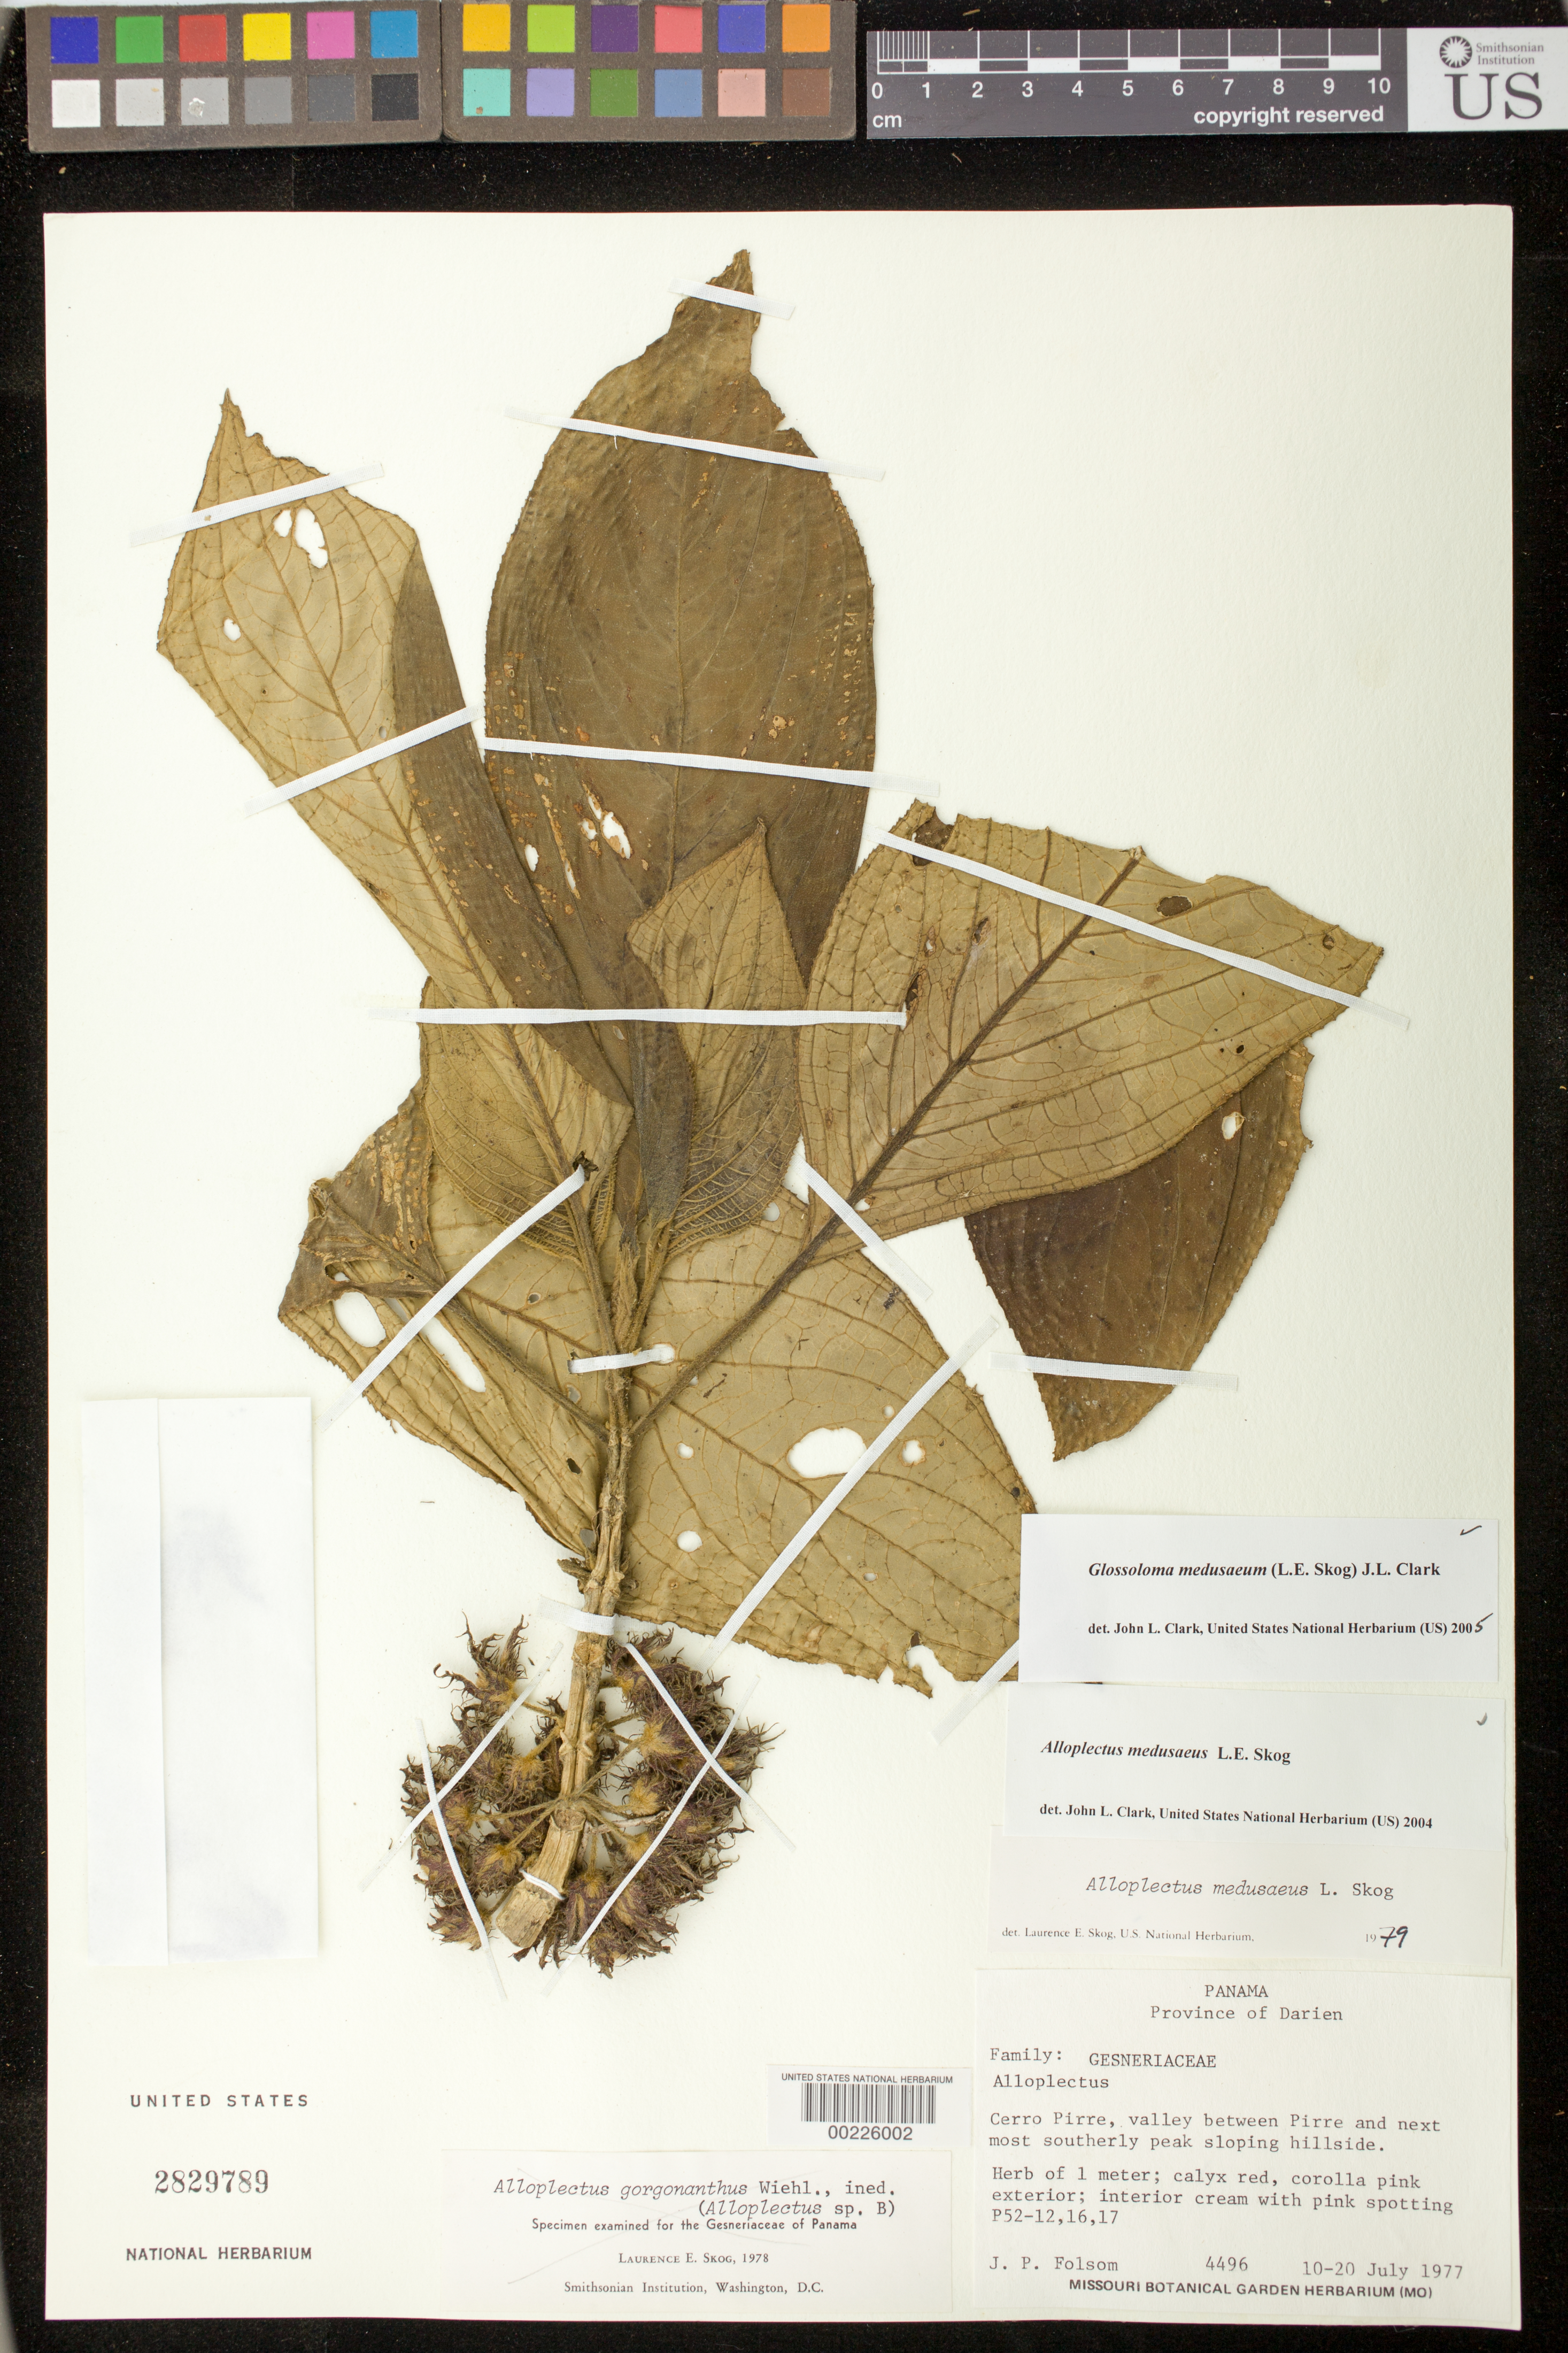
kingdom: Plantae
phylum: Tracheophyta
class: Magnoliopsida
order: Lamiales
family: Gesneriaceae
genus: Glossoloma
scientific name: Glossoloma medusaeum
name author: (L.E. Skog) J.L. Clark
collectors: J. P. Folsom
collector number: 4496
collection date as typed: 10-20 Jul 1977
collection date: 1977-07-10/1977-07-20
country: Panama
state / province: Darién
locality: Cerro Pirre, valley between Pirre and next most southerly peak sloping hillside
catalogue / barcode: US 2829789